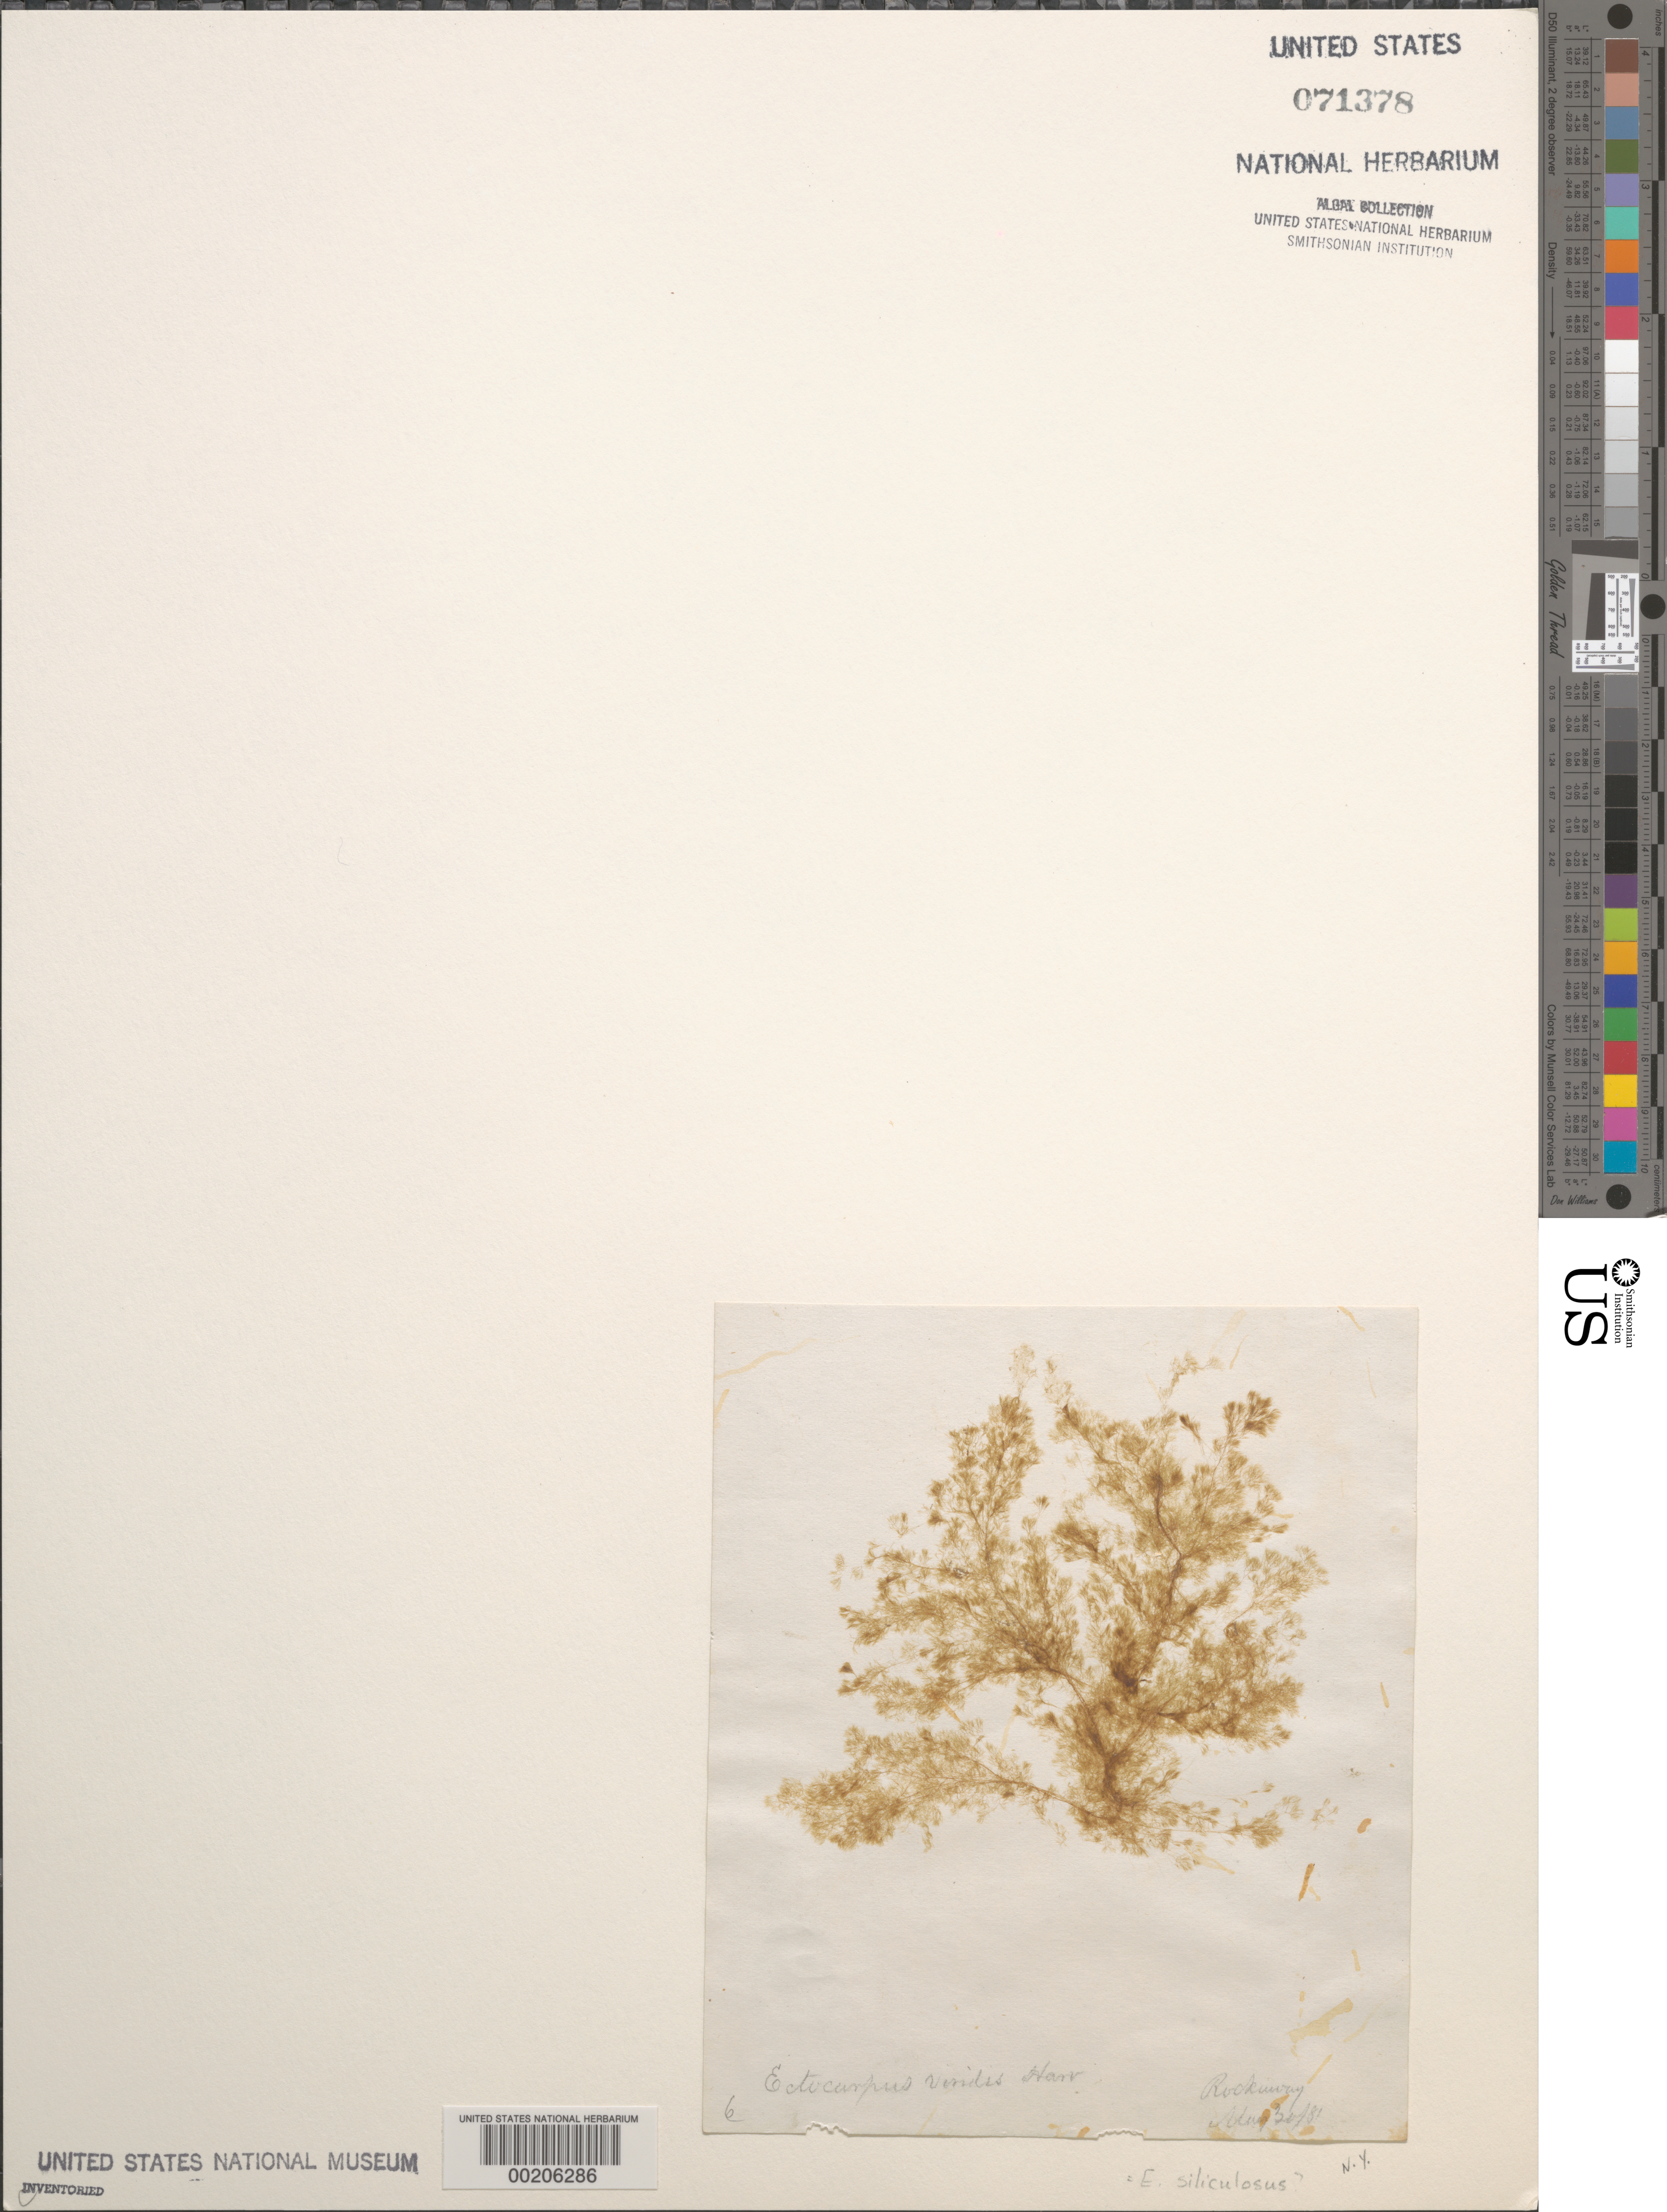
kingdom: Chromista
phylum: Ochrophyta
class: Phaeophyceae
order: Ectocarpales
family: Ectocarpaceae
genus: Ectocarpus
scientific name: Ectocarpus siliculosus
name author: (Dillwyn) Lyngbye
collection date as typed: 30 May 1881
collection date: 1881-05-30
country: United States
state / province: New York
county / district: Queens County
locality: Rockaway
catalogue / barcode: US 71378